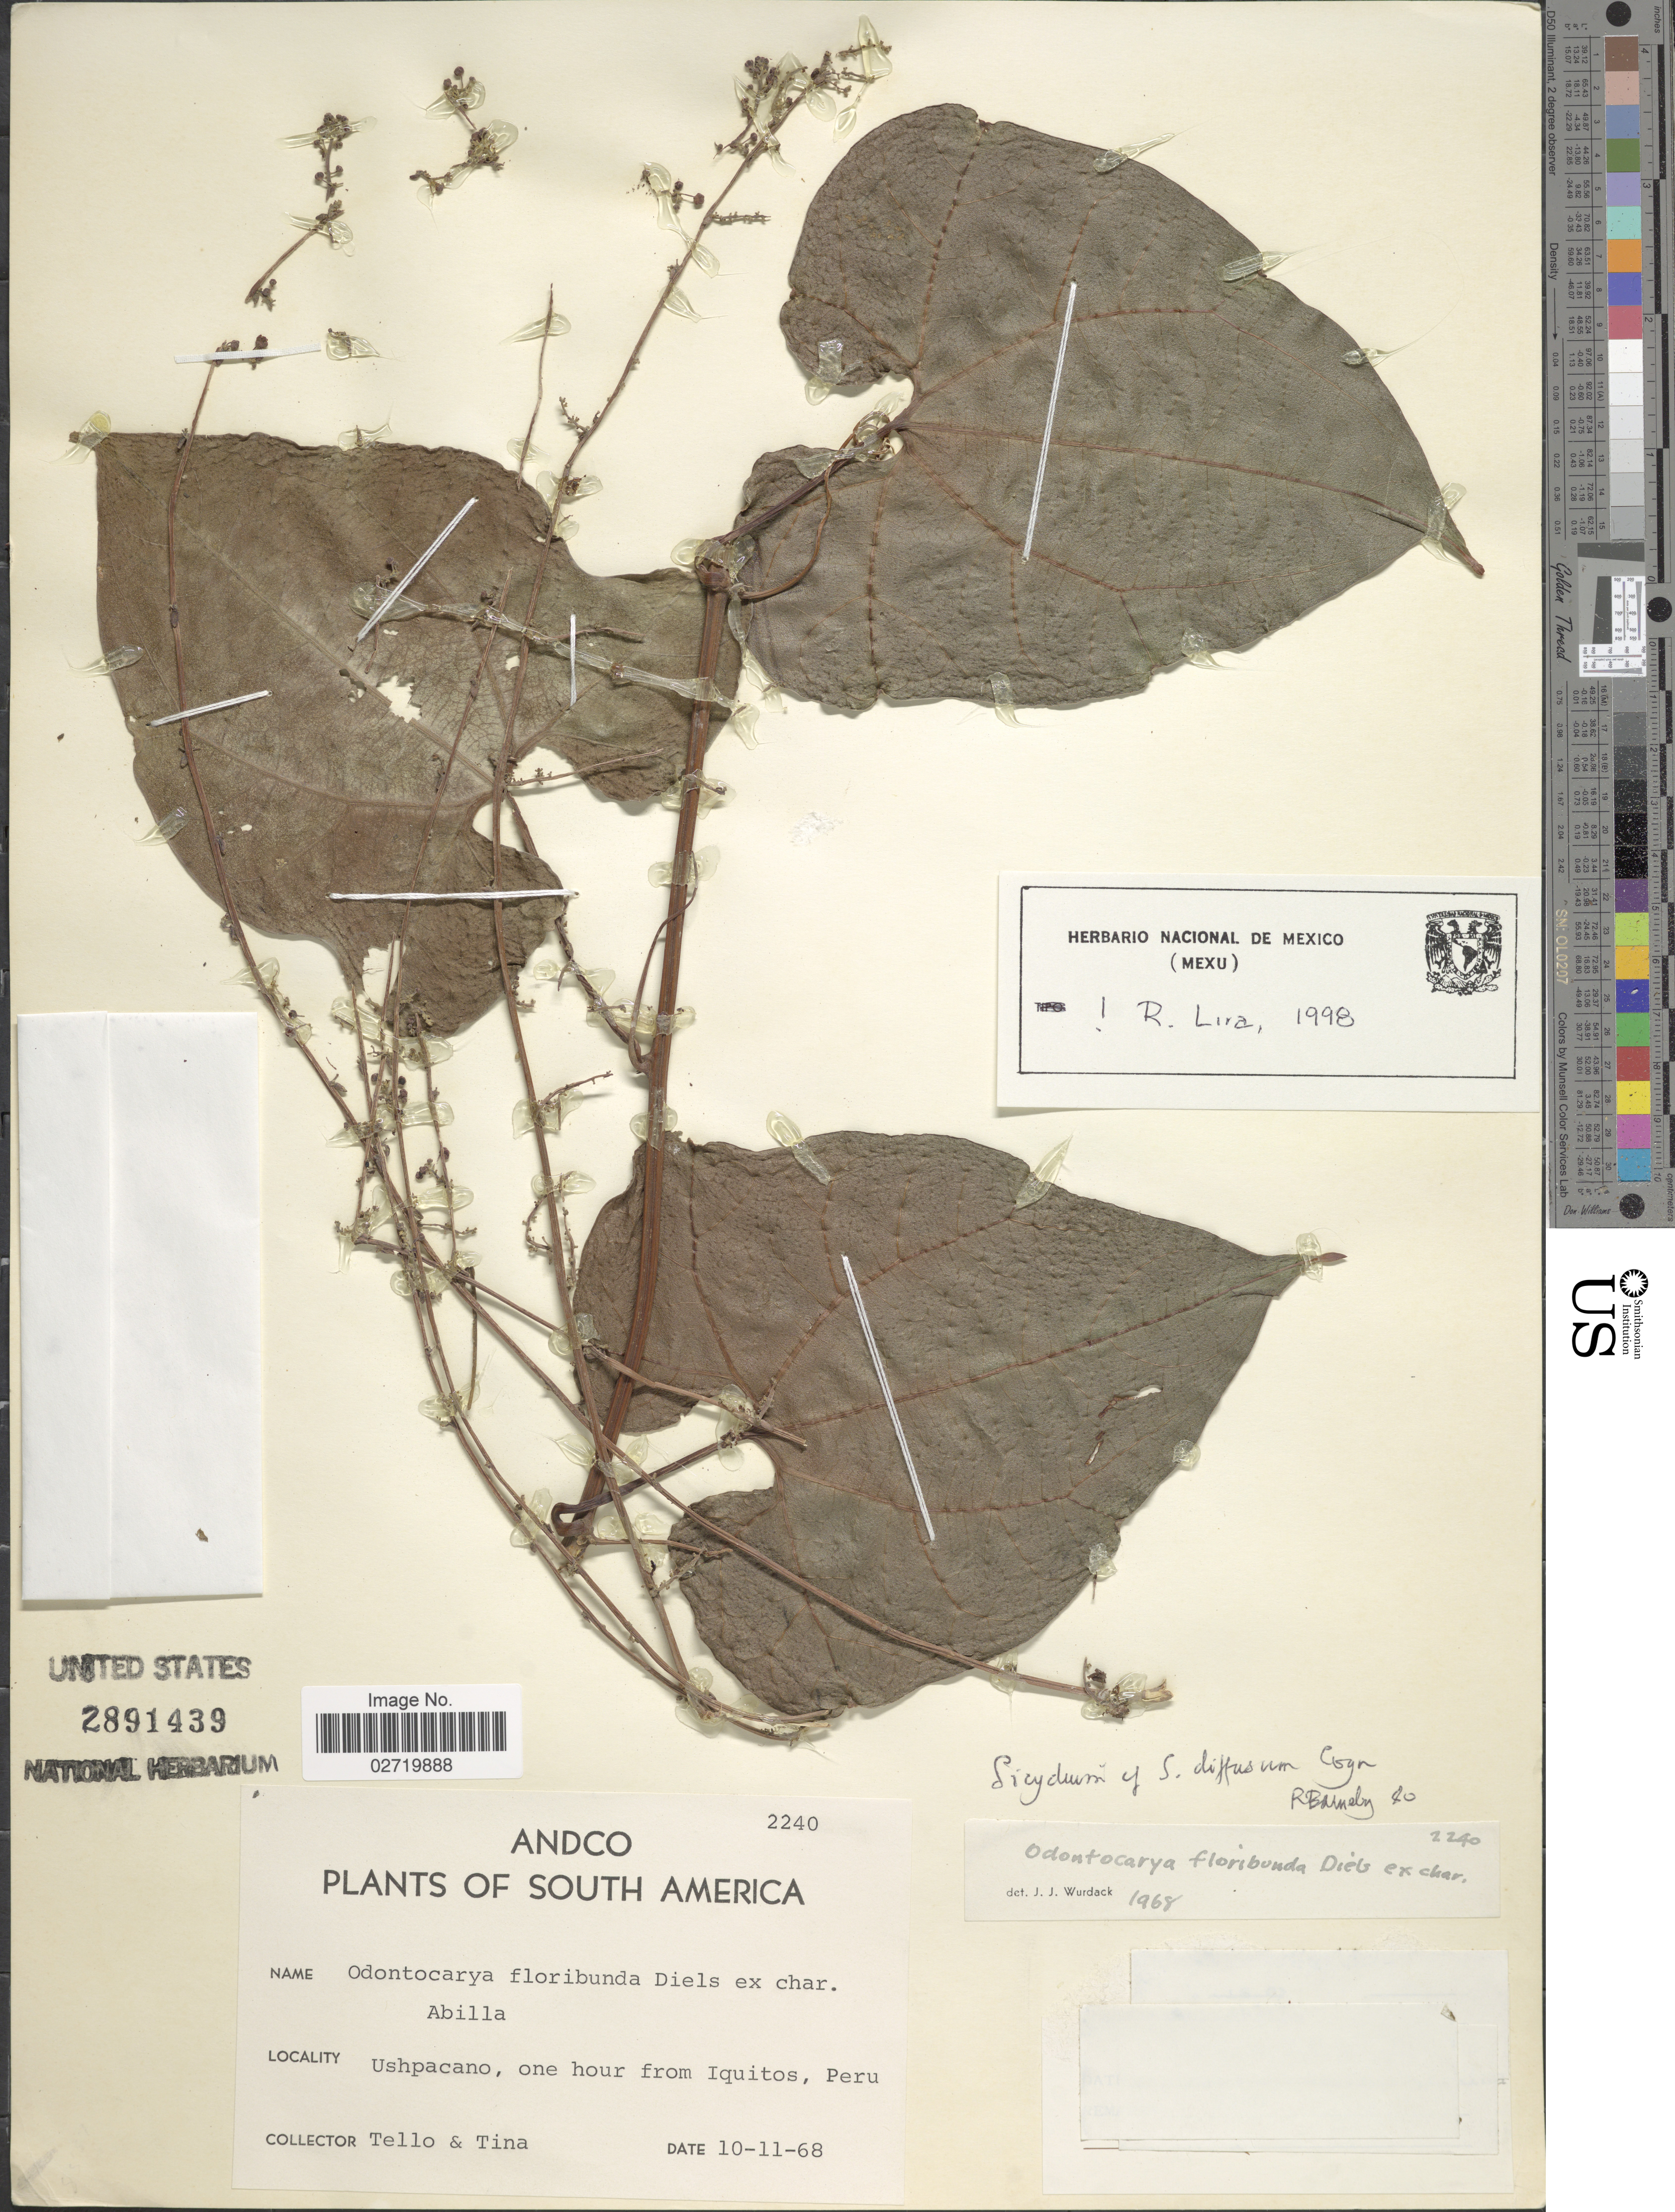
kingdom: Plantae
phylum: Tracheophyta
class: Magnoliopsida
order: Cucurbitales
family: Cucurbitaceae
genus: Sicydium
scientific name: Sicydium diffusum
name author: Cogn.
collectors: -. Tello & -. Tina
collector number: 2240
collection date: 1968-11-10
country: Peru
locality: Ushpacano, one hour from Iquitos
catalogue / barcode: US 2891439